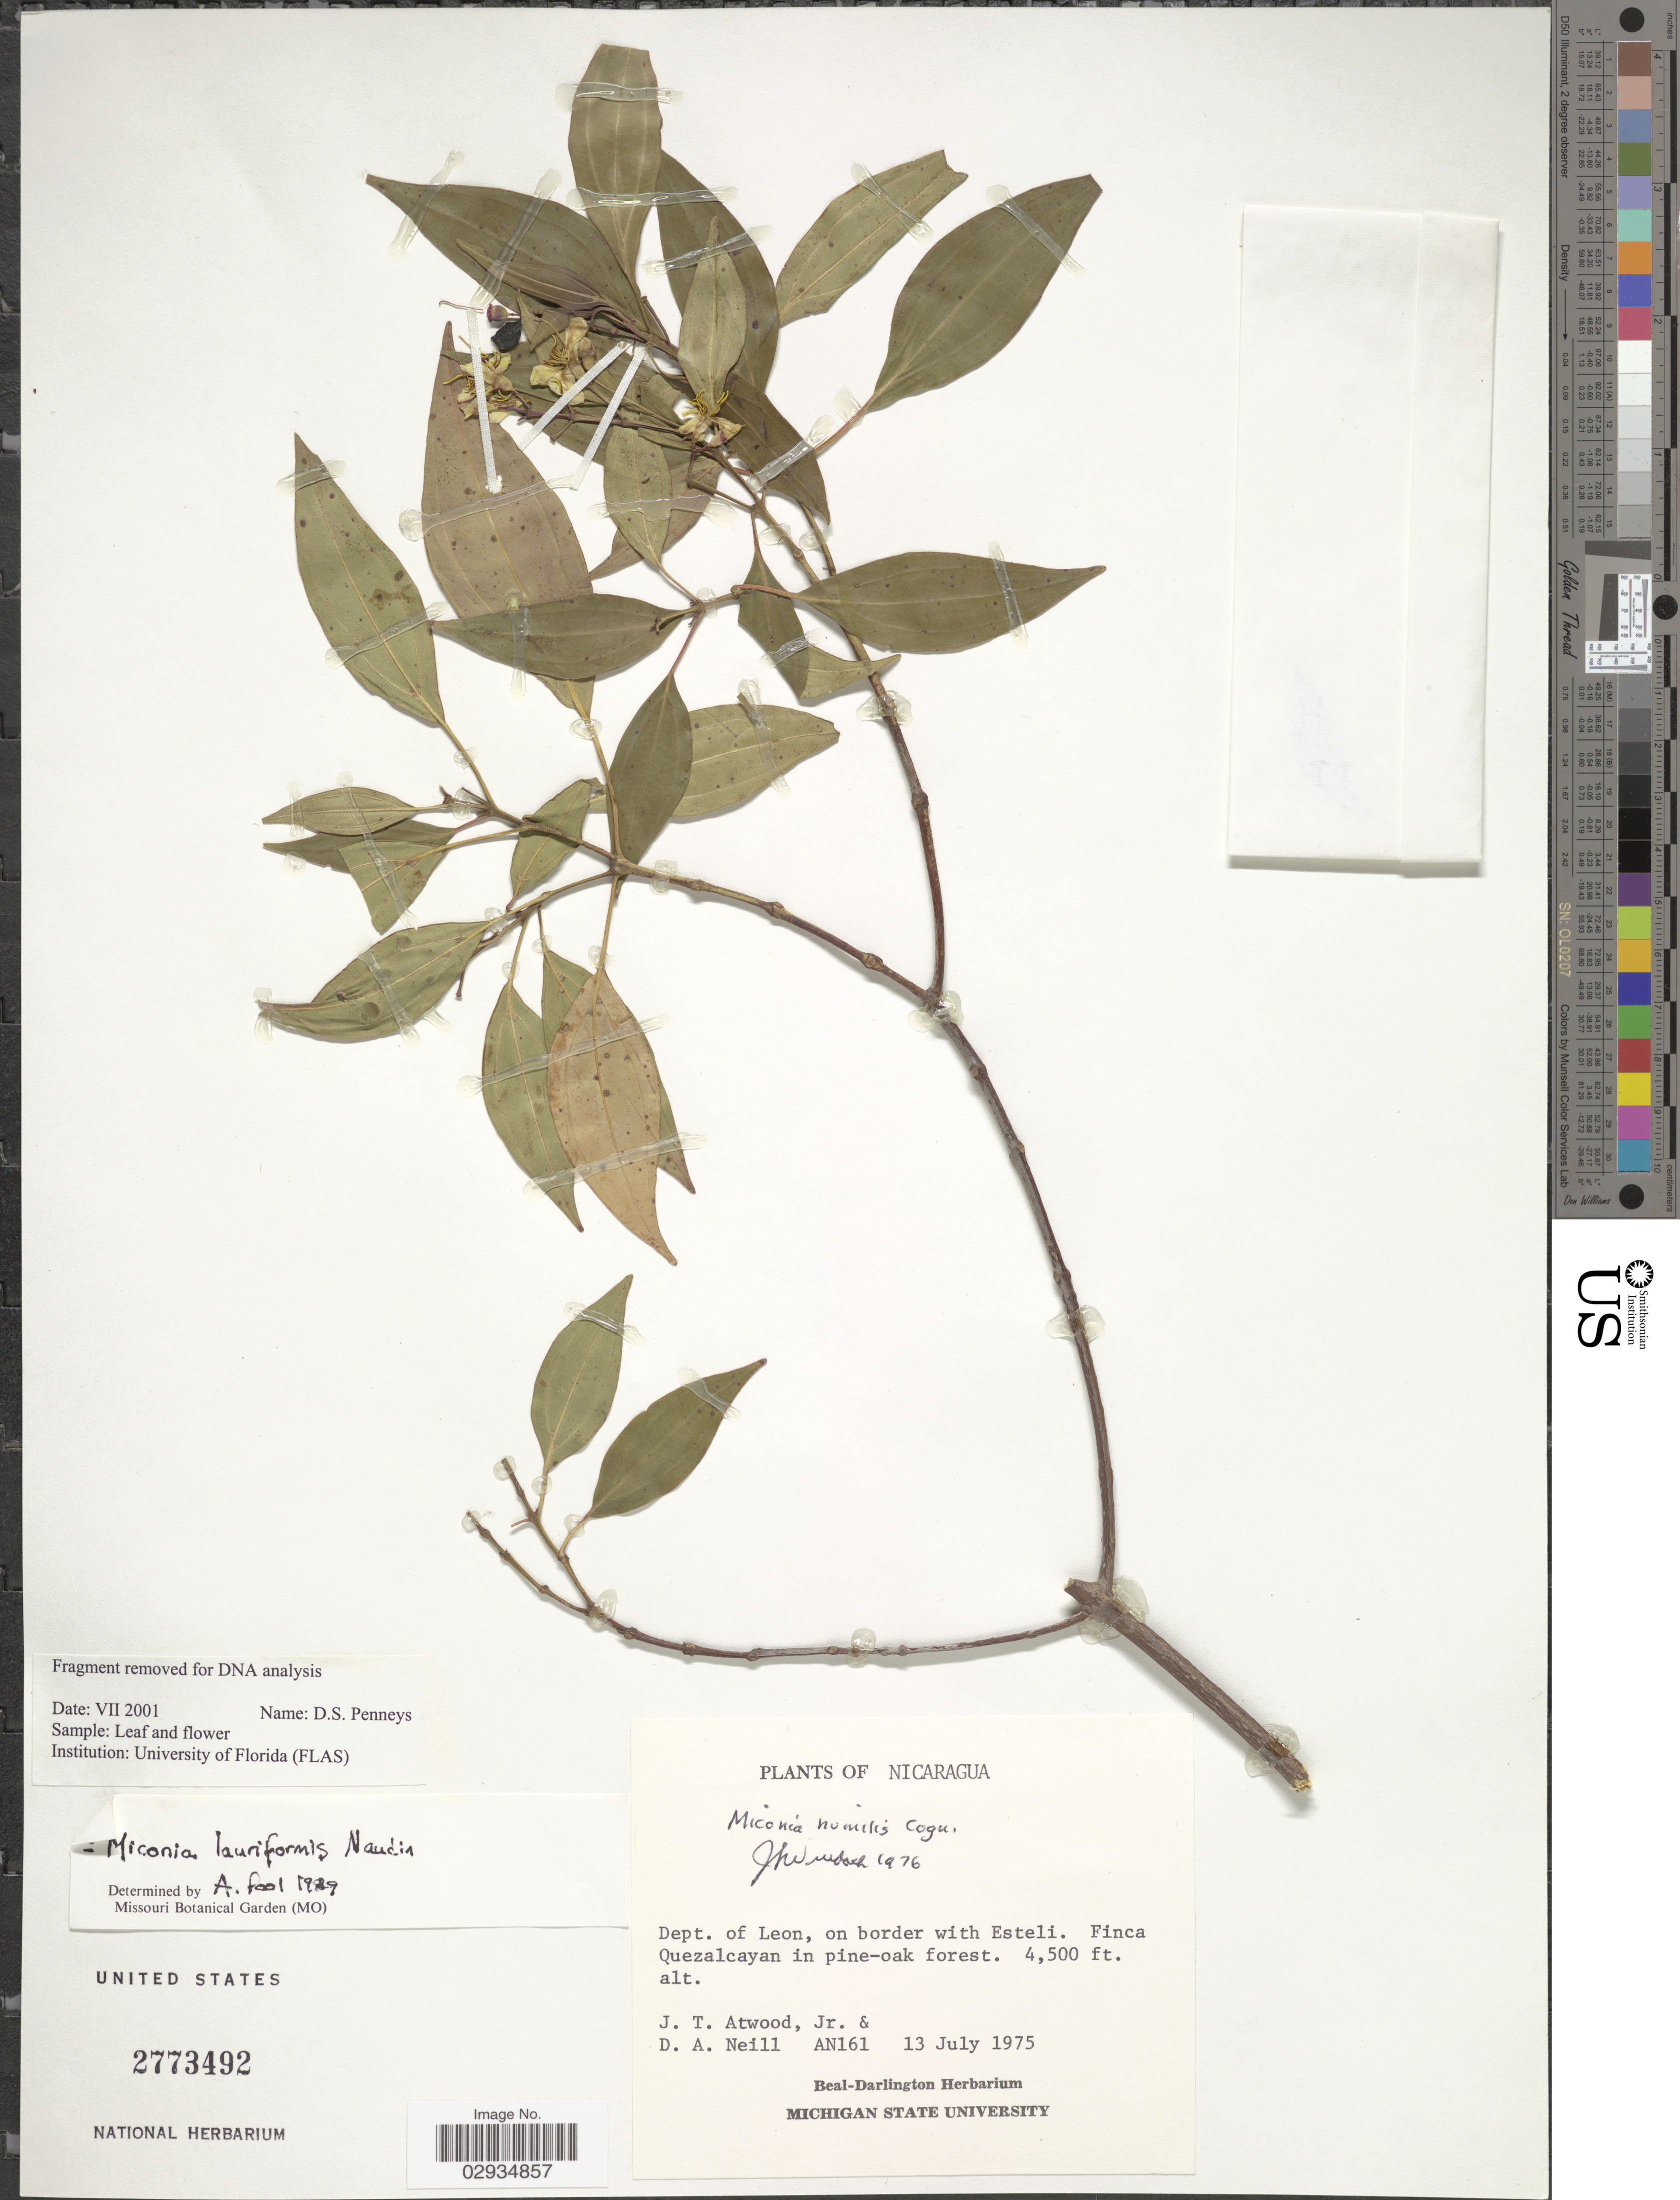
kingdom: Plantae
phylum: Tracheophyta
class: Magnoliopsida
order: Myrtales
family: Melastomataceae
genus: Miconia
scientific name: Miconia lauriformis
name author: Naudin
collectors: J. Atwood & D. A. Neill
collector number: AN161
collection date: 1975-07-13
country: Nicaragua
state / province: Leon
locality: Dept. of Leon, on border with Esteli. Finca Quezalcayan.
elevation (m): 1372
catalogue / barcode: US 2773492